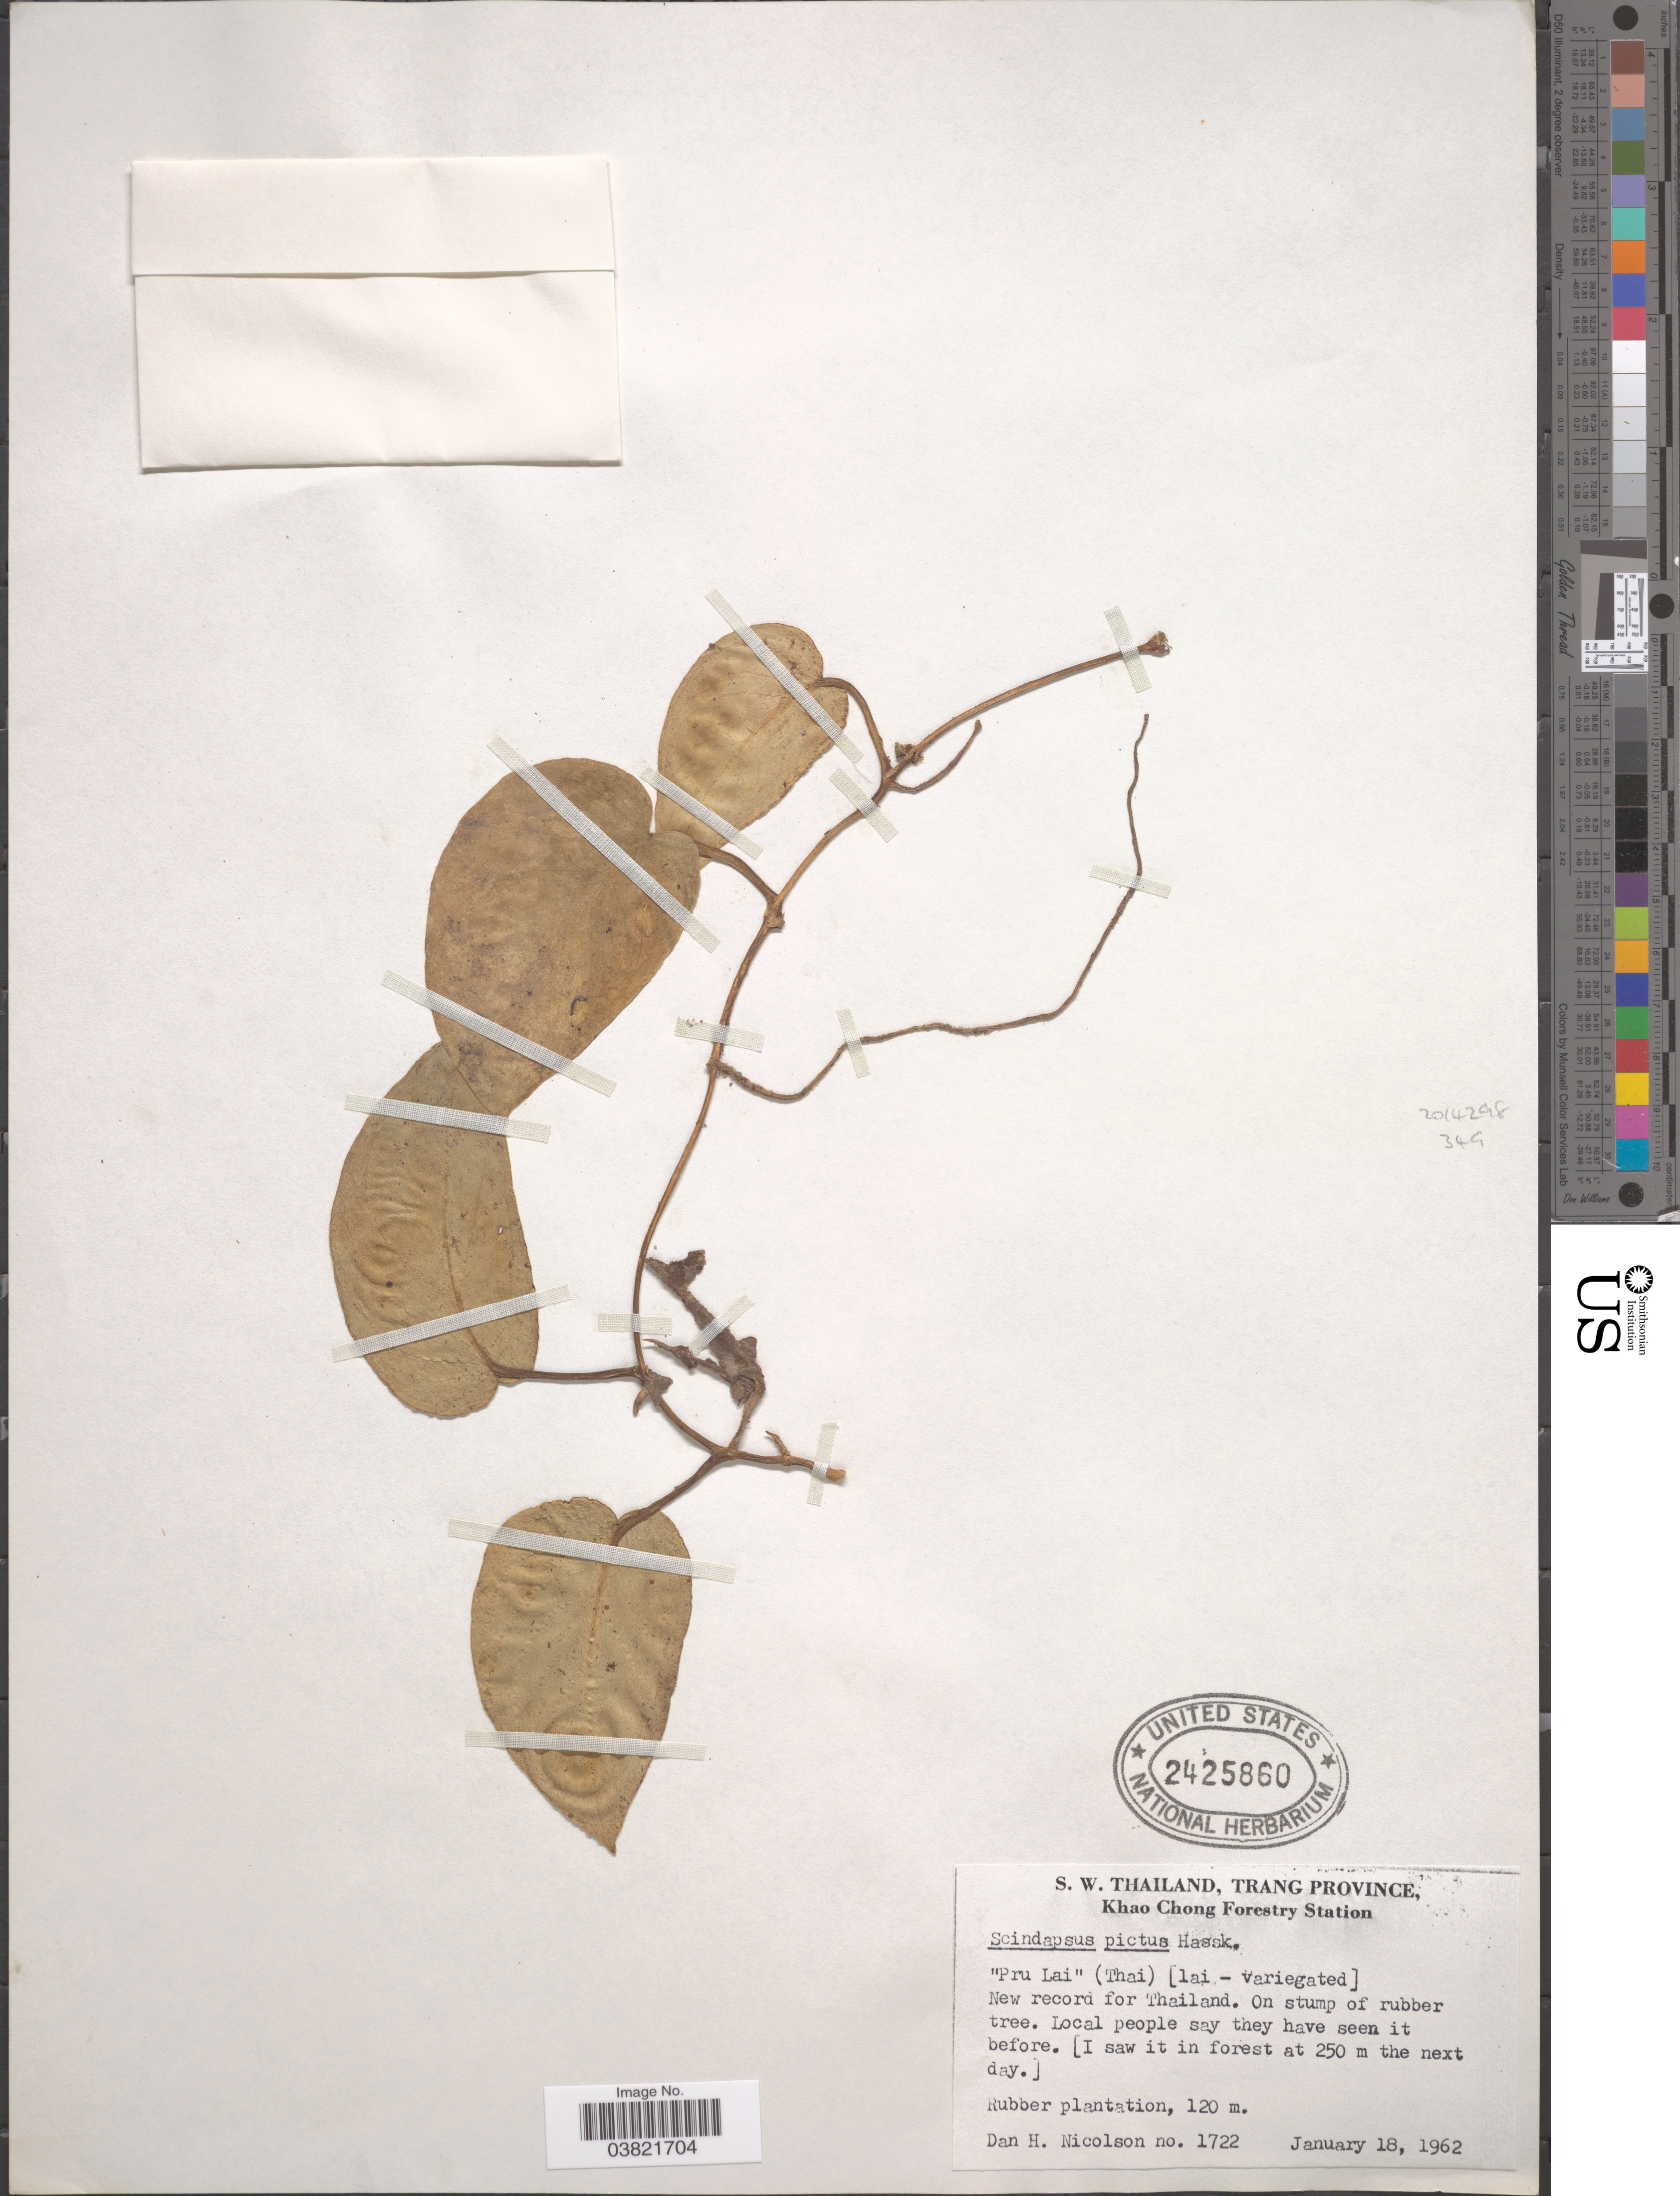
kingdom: Plantae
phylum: Tracheophyta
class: Liliopsida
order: Alismatales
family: Araceae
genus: Scindapsus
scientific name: Scindapsus pictus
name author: Hassk.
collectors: D. H. Nicolson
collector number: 1722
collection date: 1962-01-18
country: Thailand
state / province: Trang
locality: S. W. Thailand, Khao Chong Forestry Station. Rubber plantation.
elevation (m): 120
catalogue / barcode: US 2425860